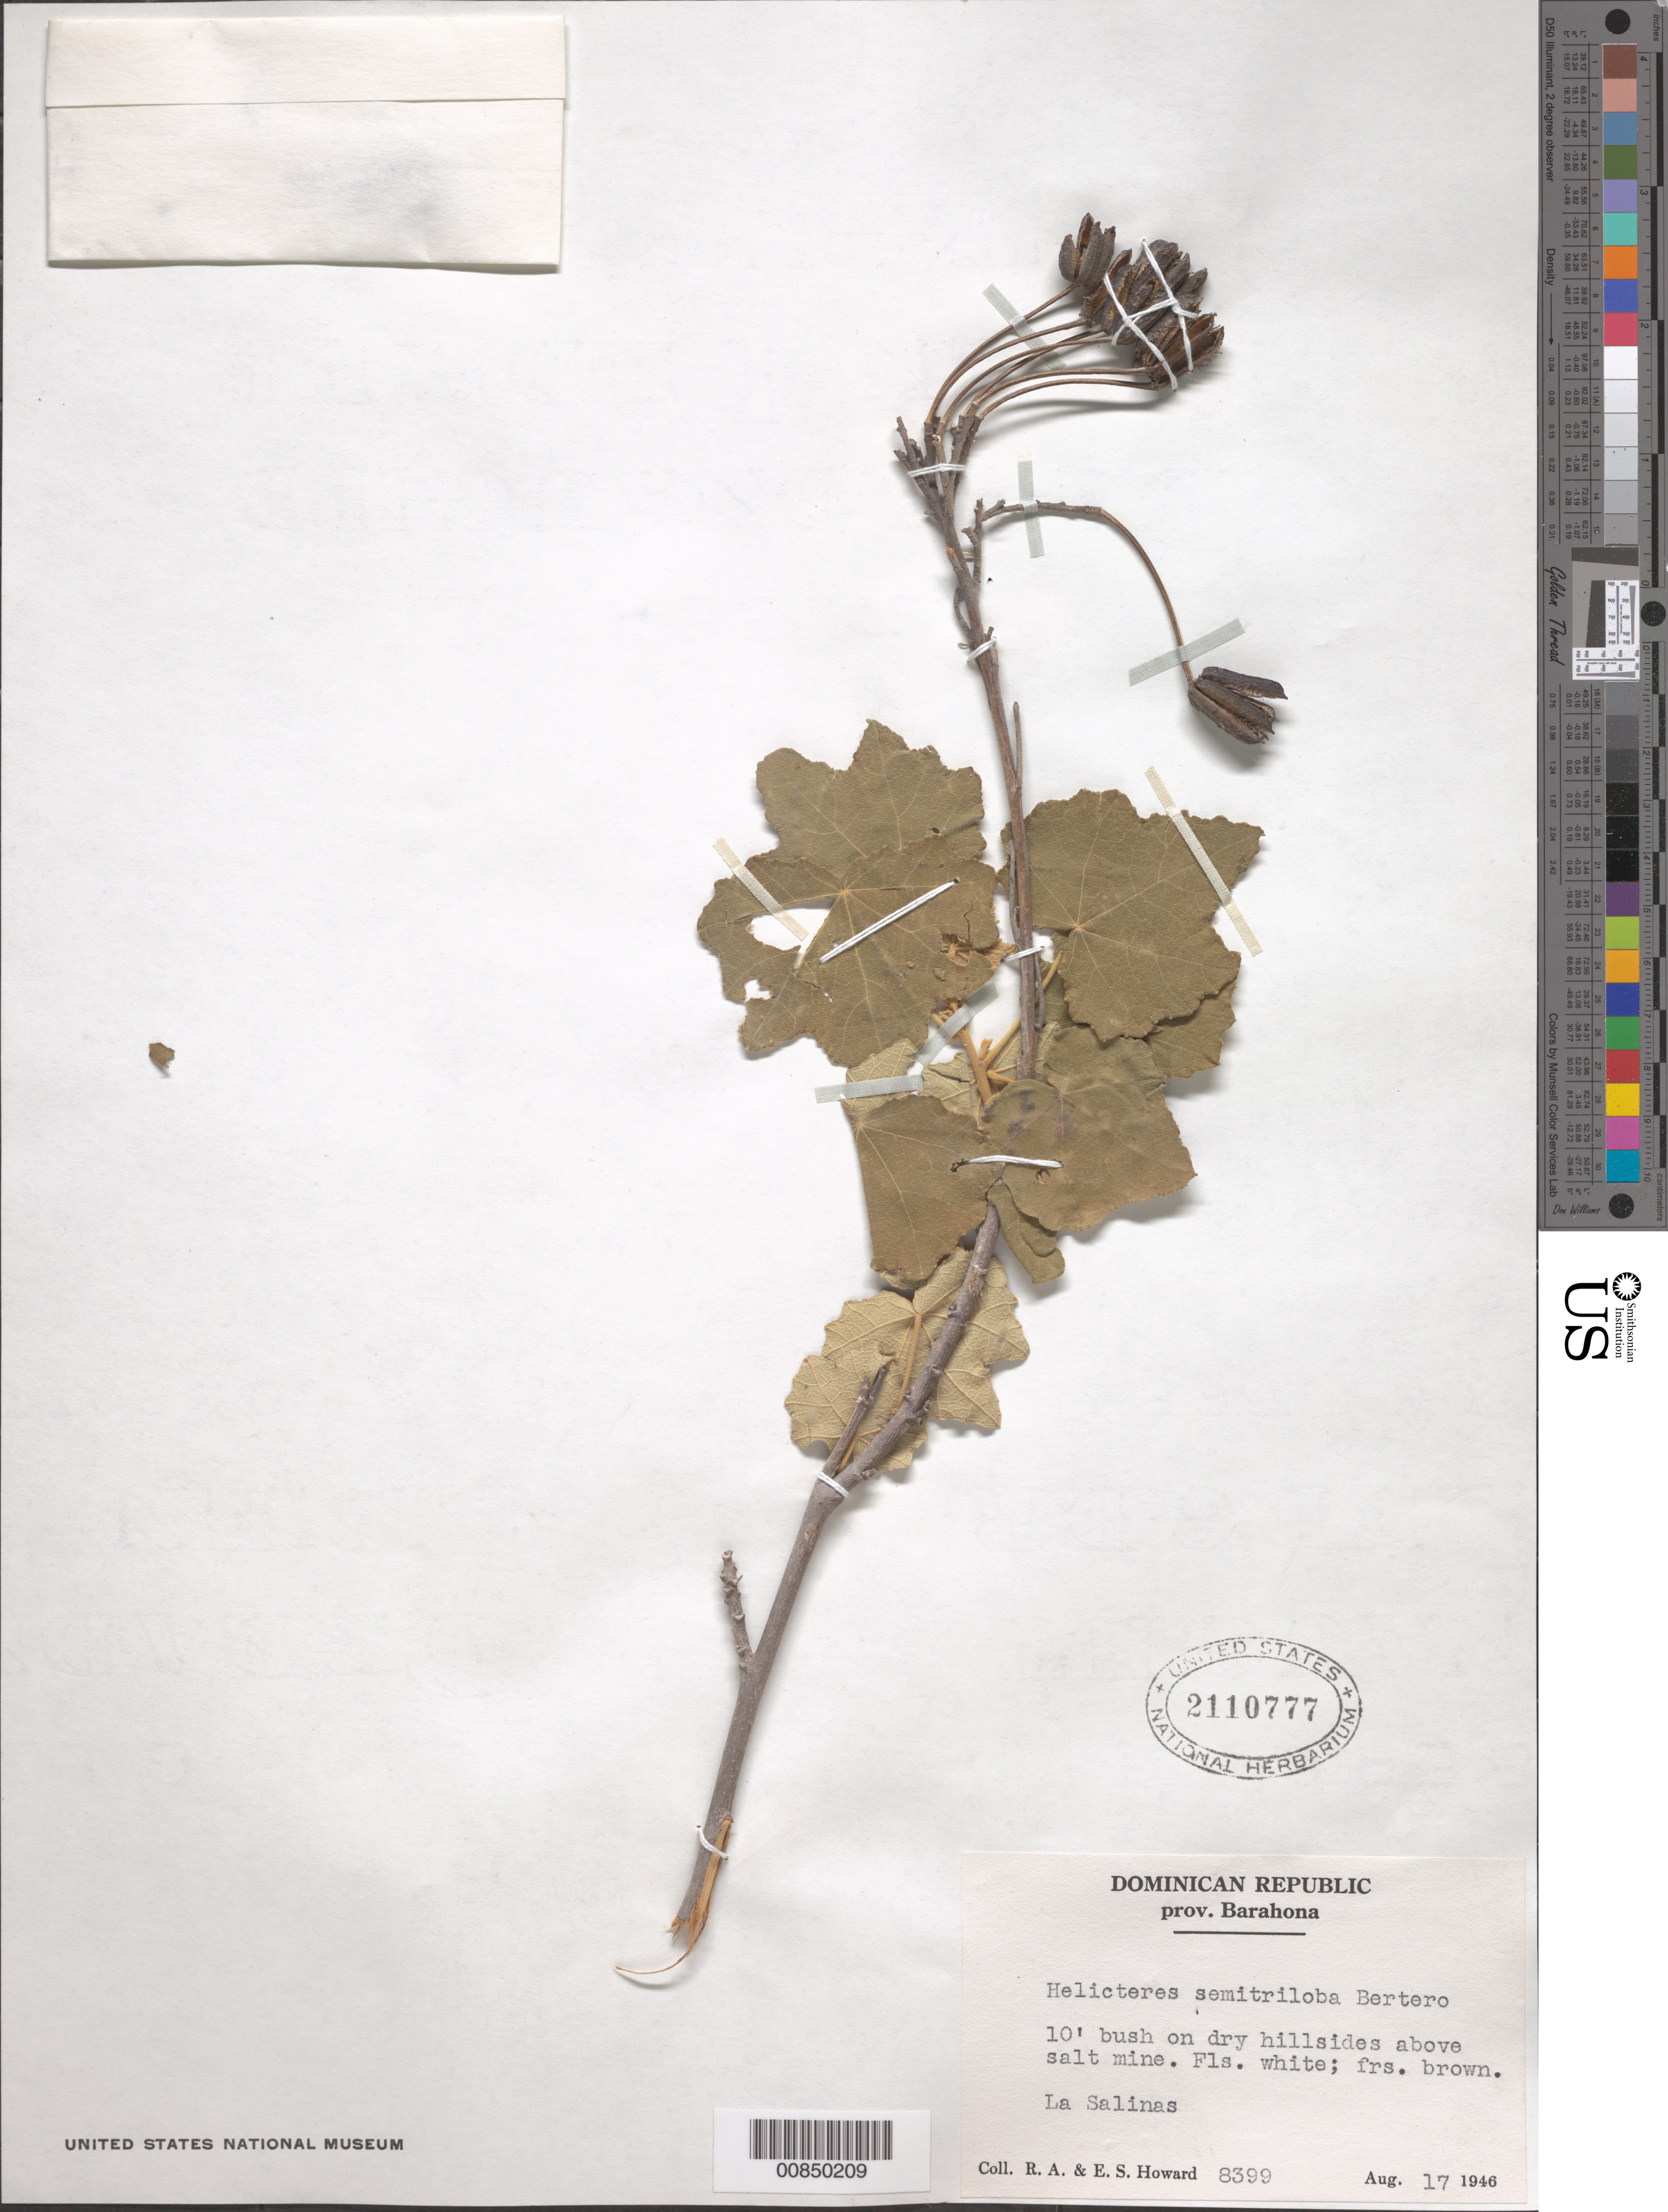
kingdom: Plantae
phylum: Tracheophyta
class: Magnoliopsida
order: Malvales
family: Malvaceae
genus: Helicteres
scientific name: Helicteres semitriloba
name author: Bertero ex DC.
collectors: R. A. Howard & E. S. Howard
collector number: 8399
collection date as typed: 17 Aug 1946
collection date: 1946-08-17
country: Dominican Republic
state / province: Barahona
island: Hispaniola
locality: Las Salinas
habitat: On dry hillside above salt mine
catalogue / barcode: US 2110777